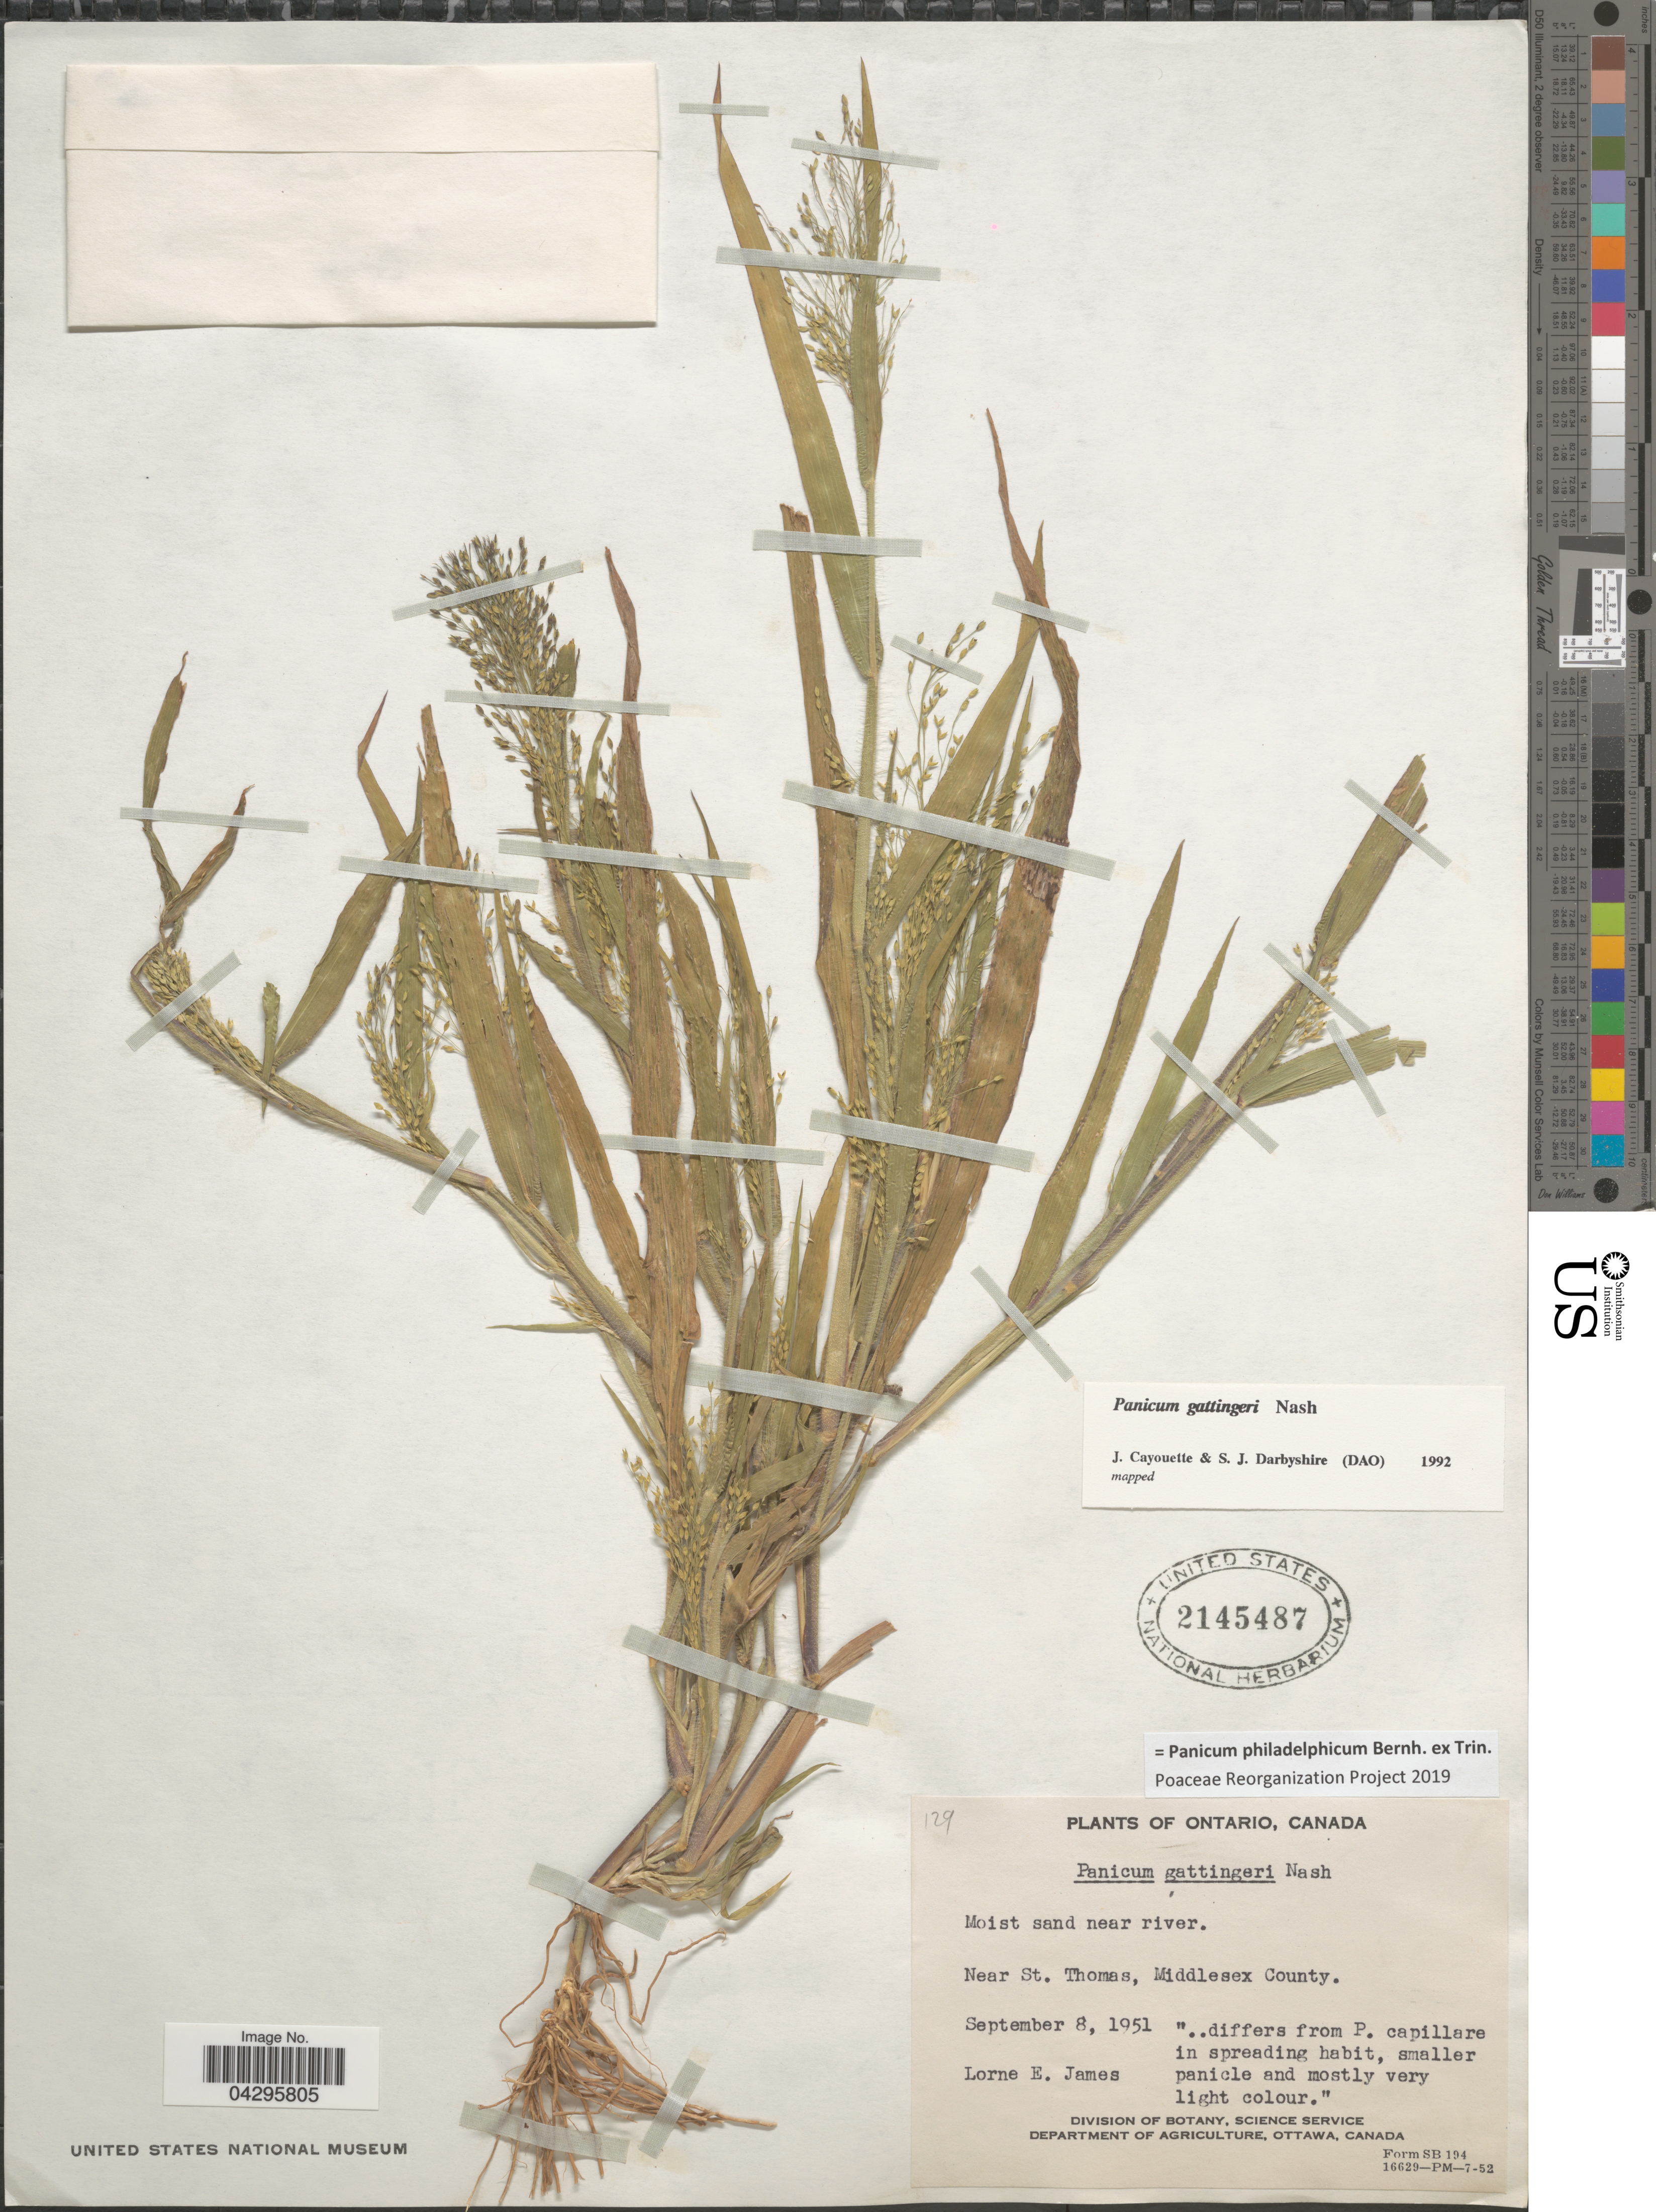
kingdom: Plantae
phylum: Tracheophyta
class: Liliopsida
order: Poales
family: Poaceae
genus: Panicum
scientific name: Panicum philadelphicum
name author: Bernh. ex Trin.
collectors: L. E. James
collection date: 1951-09-08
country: Canada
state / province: Ontario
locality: Moist sand near river. Near St. Thomas, Middlesex County.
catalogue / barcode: US 2145487